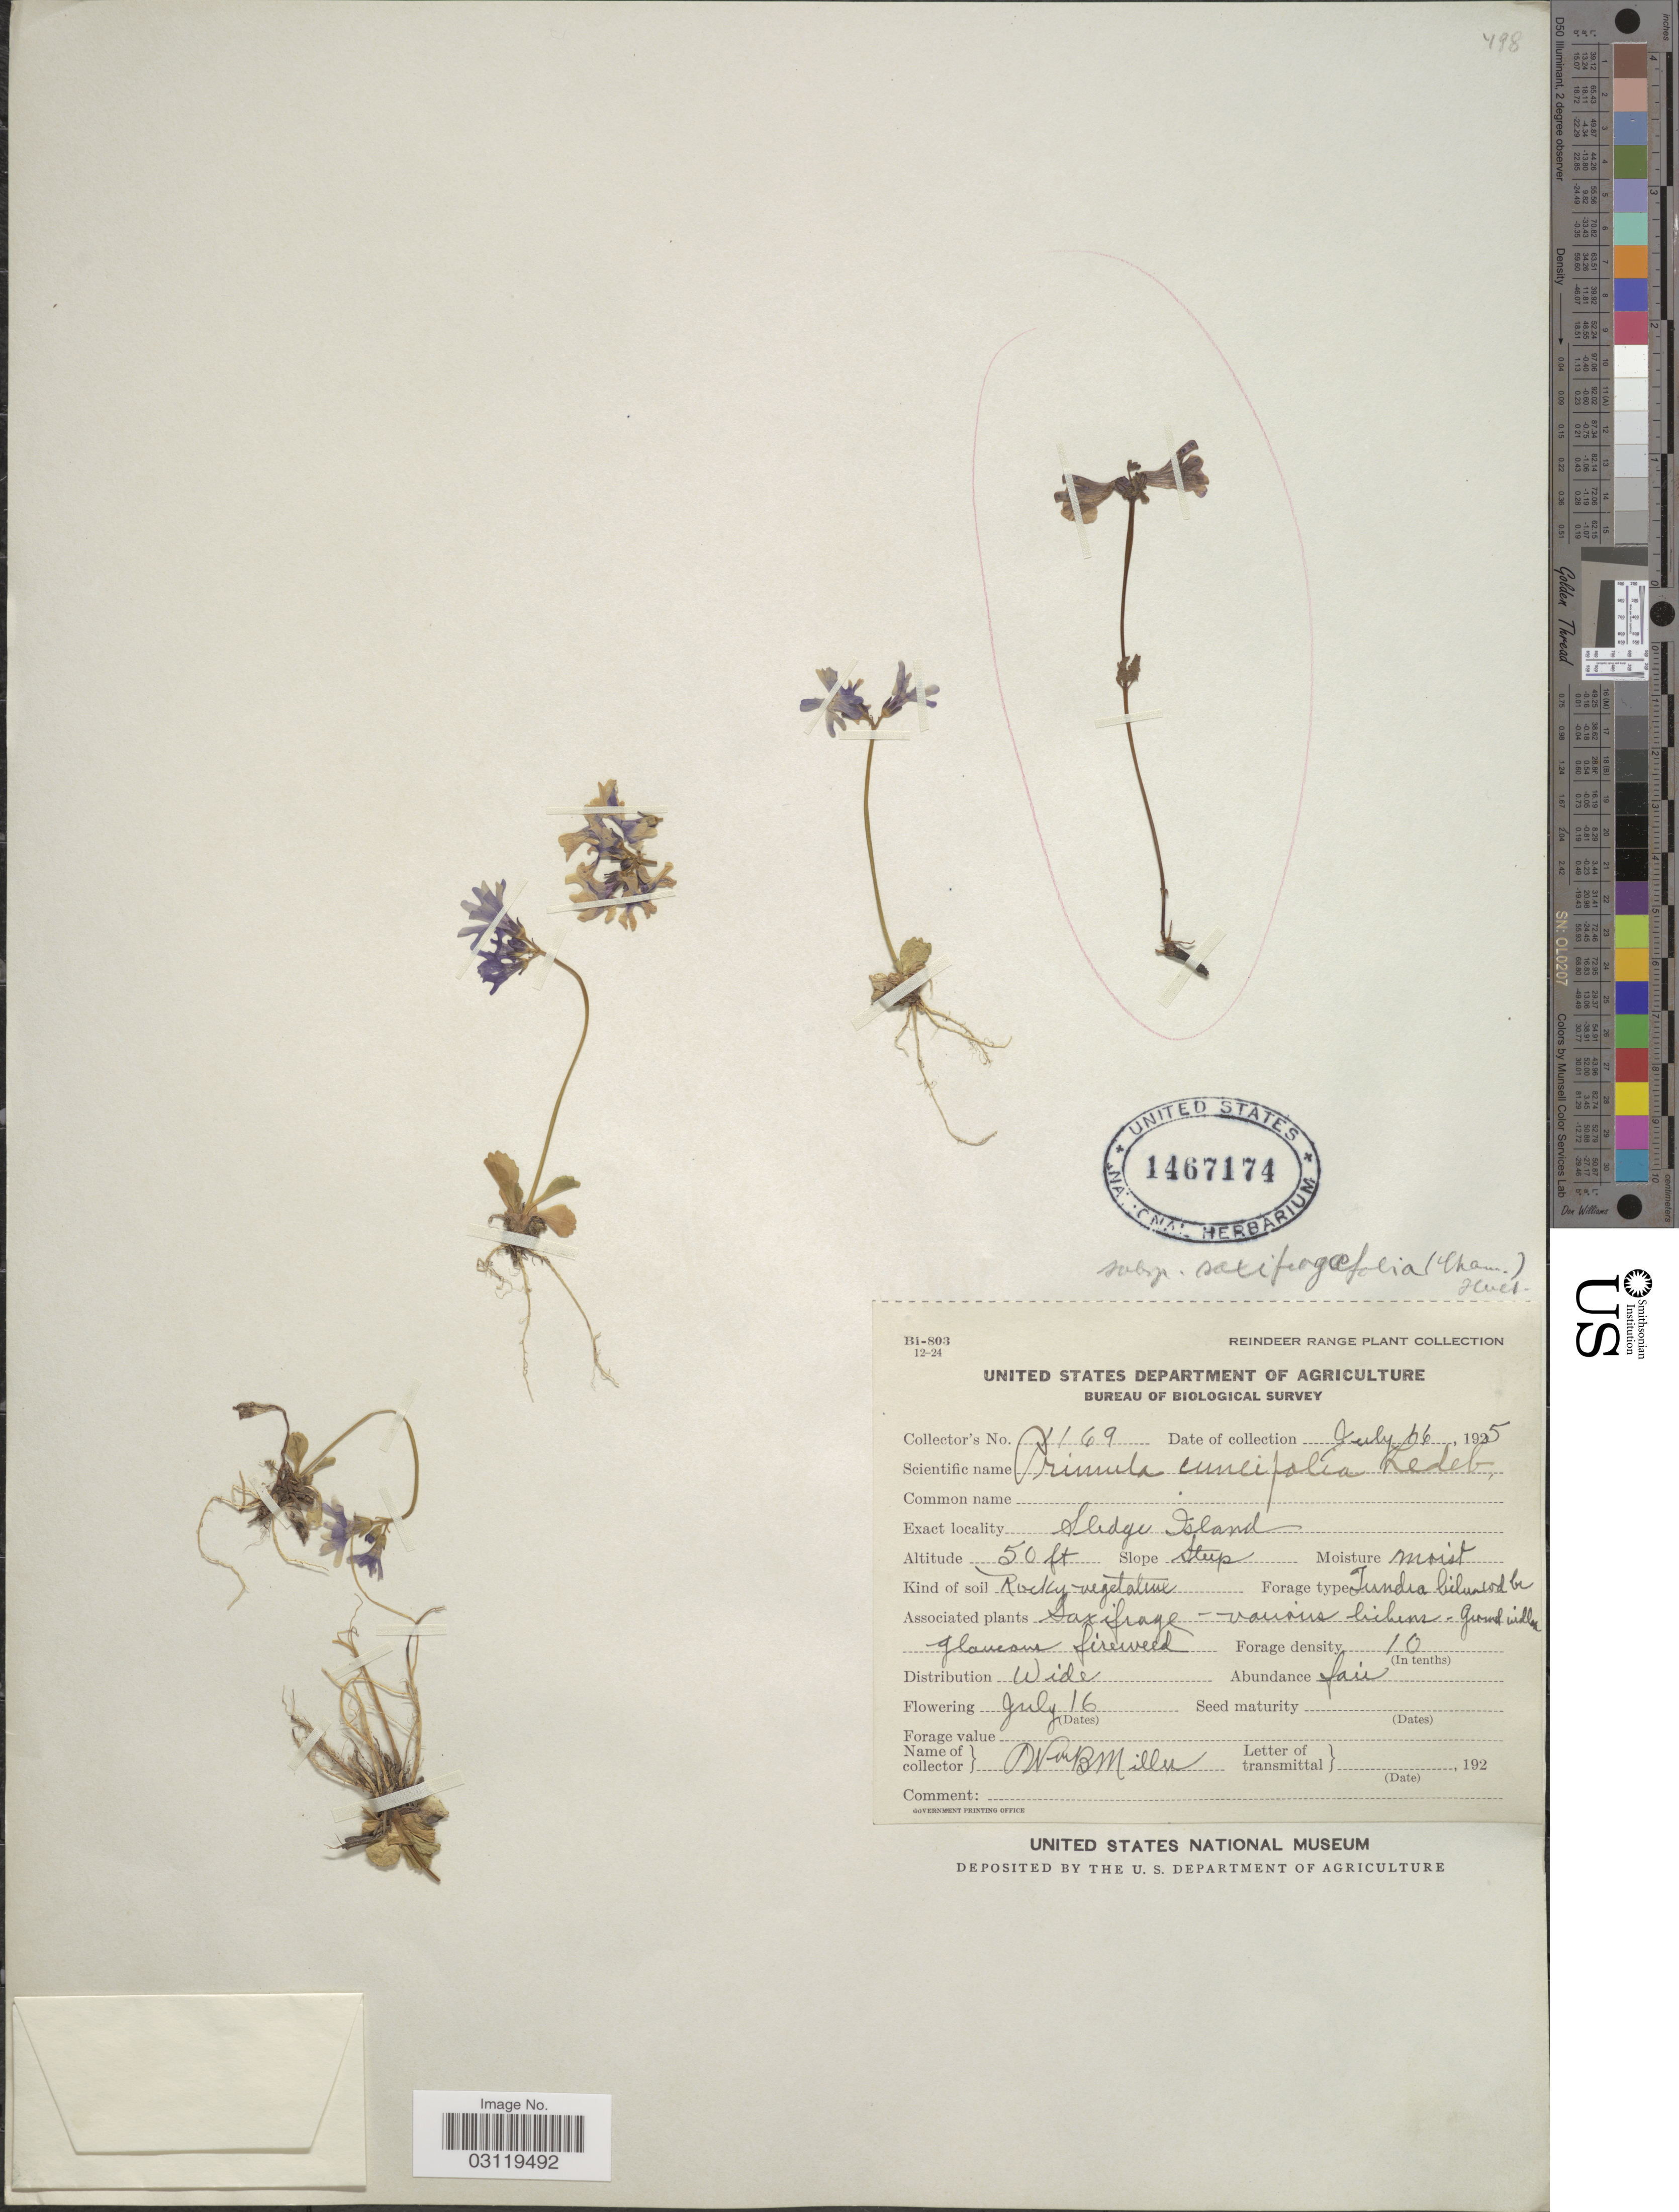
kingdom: Plantae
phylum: Tracheophyta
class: Magnoliopsida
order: Ericales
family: Primulaceae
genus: Primula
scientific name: Primula cuneifolia subsp. saxifragifolia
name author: (Lehm.) W.W. Sm. & Forrest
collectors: W. Miller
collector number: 1169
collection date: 1925-07-16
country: United States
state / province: Alaska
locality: Sledge Island.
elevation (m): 15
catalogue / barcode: US 1467174